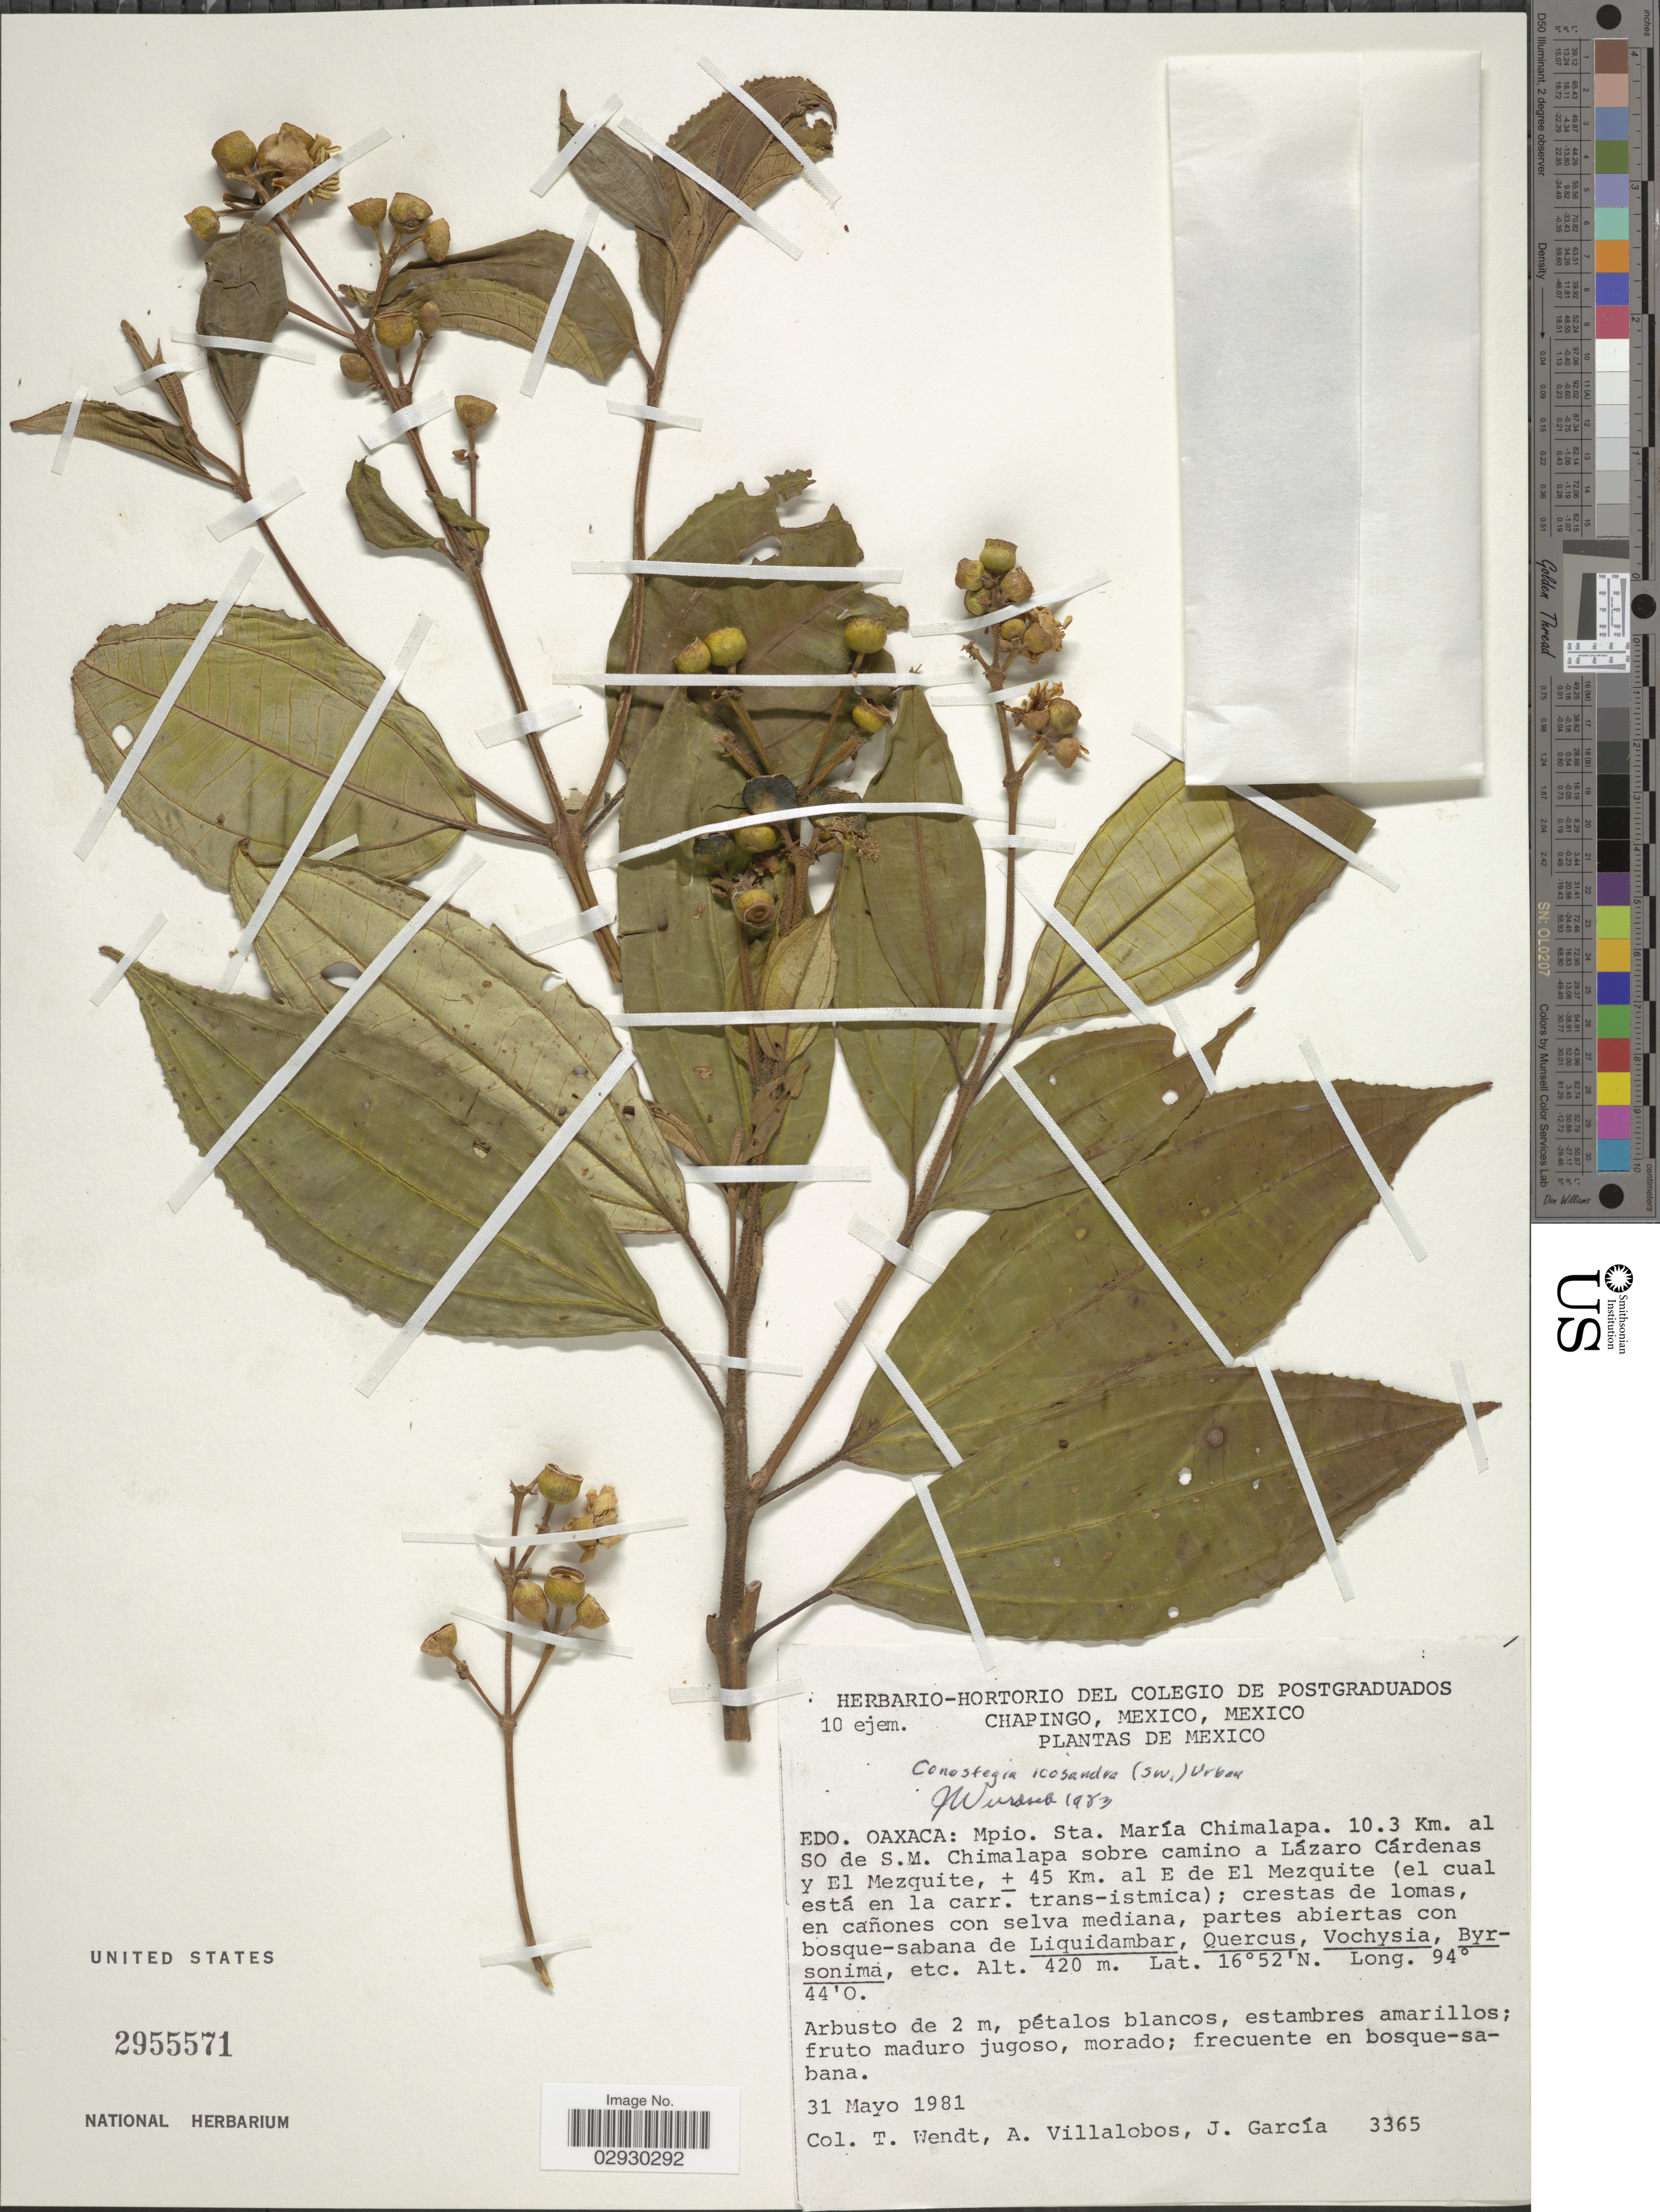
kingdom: Plantae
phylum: Tracheophyta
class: Magnoliopsida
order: Myrtales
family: Melastomataceae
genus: Conostegia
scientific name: Conostegia icosandra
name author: (Sw.) Urb.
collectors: T. L. Wendt, A. Villalobos & J. García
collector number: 3365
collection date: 1981-05-31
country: Mexico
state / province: Oaxaca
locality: Edo. Oaxaca: Mpio. Sta. María Chimalapa. 10.3 Km. al SO de S.M. Chimalapa sobre camino a Lázaro Cárdenas y El Mezquite, ± 45 Km. al E de El Mezquite (el cual está en la carr. trans-istmica).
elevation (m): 420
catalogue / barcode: US 2955571